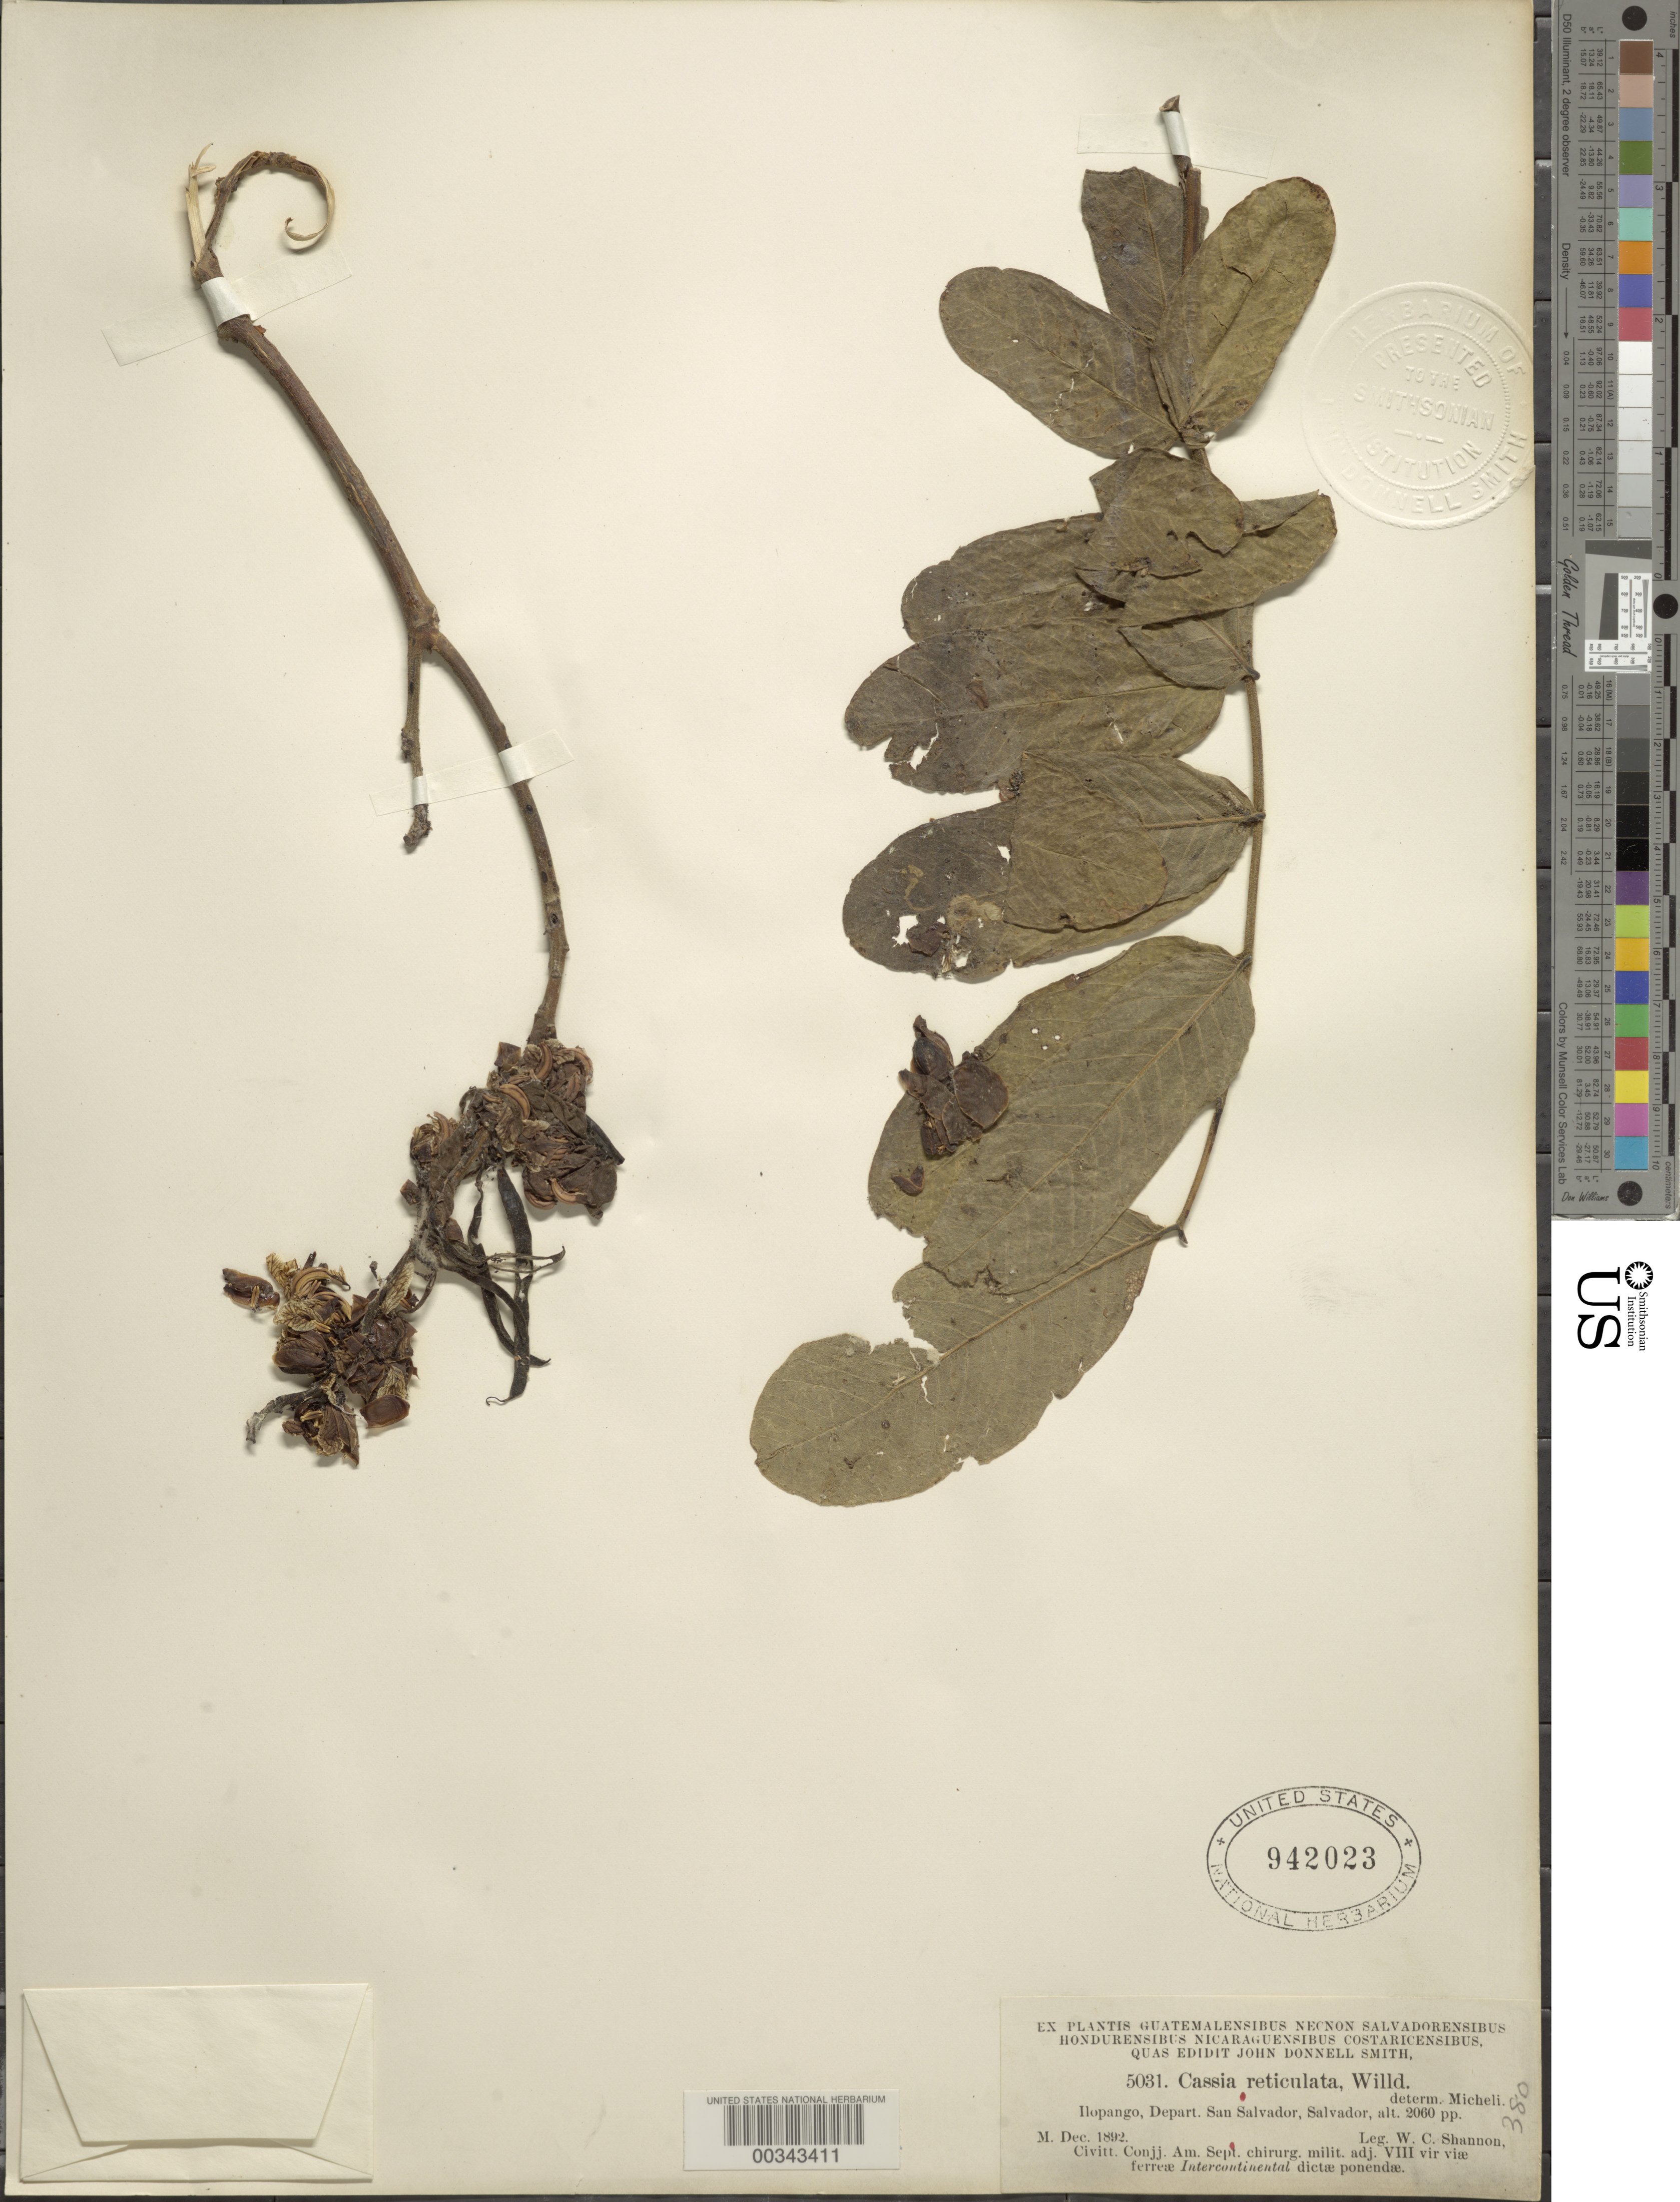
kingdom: Plantae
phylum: Tracheophyta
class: Magnoliopsida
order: Fabales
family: Fabaceae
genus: Senna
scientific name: Senna reticulata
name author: (Willd.) H.S. Irwin & Barneby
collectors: W. C. Shannon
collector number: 5031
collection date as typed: Dec 1892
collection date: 1892-12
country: El Salvador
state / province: San Salvador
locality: Ilopango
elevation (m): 628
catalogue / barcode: US 942023